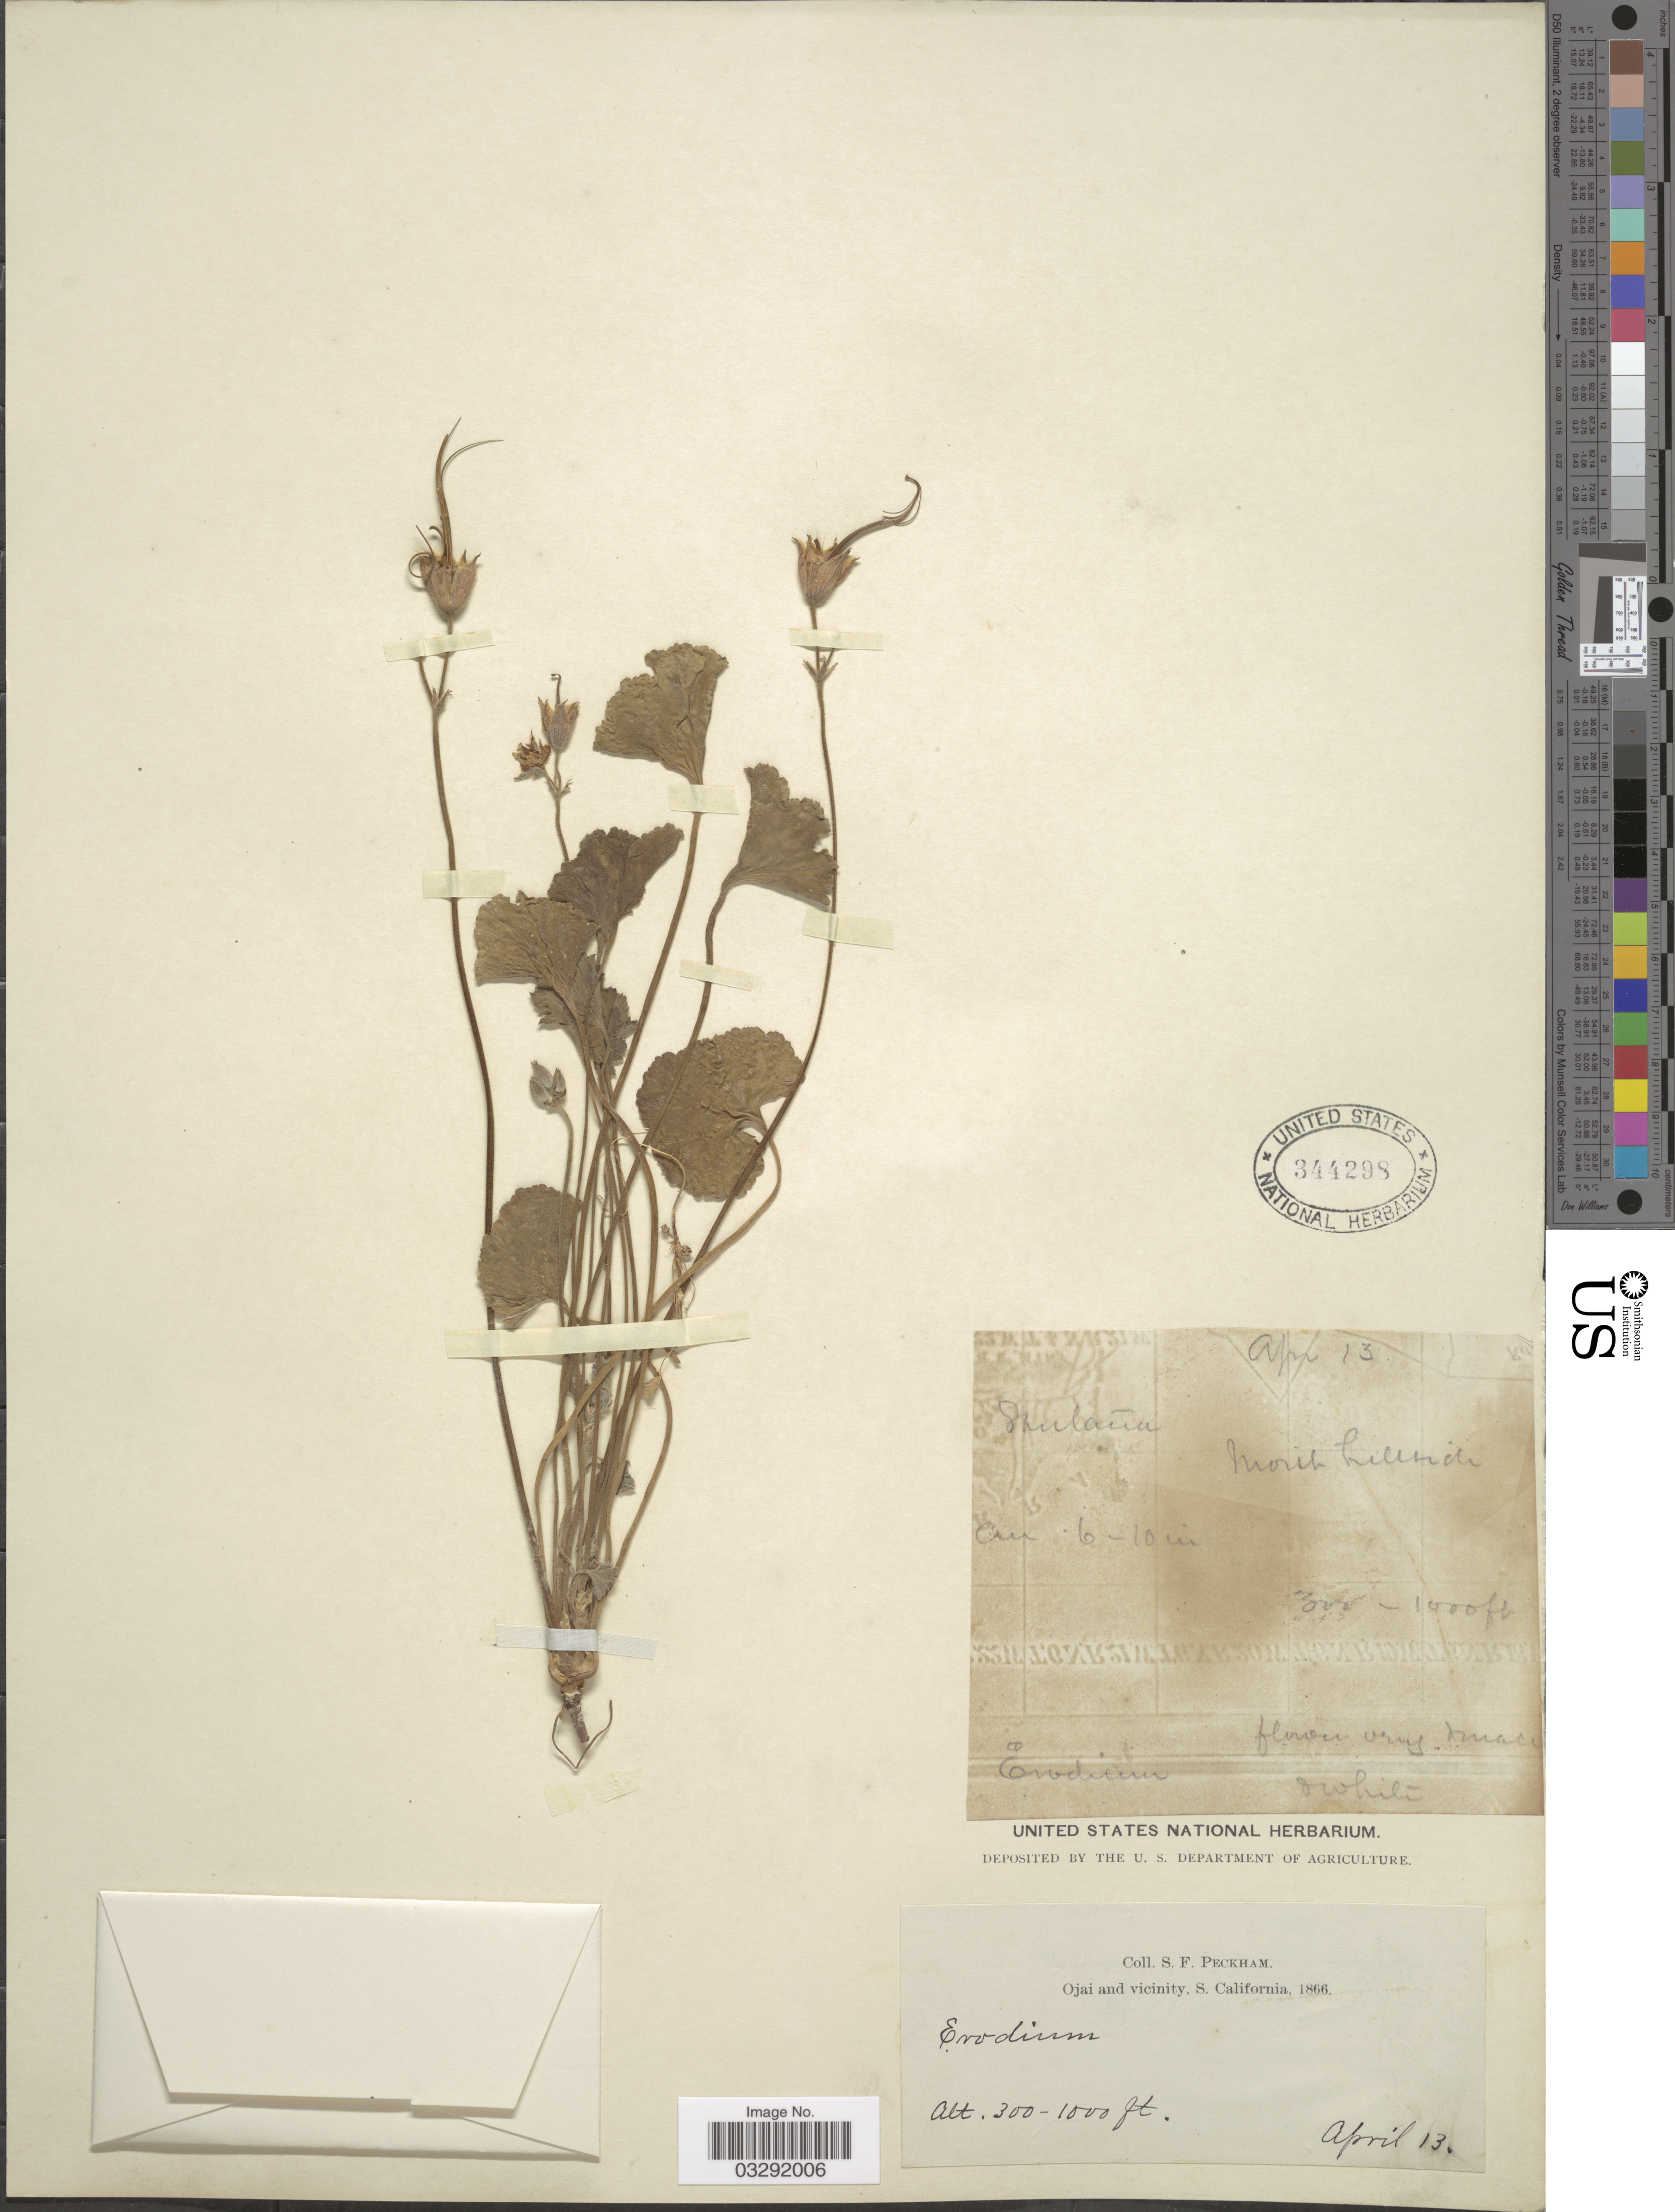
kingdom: Plantae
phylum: Tracheophyta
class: Magnoliopsida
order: Geraniales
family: Geraniaceae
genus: California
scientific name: California macrophylla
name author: (Hook. & Arn.) Aldasoro et al.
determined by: Strong, Mark T., (BOT), Smithsonian Institution - National Museum of Natural History (UNITED STATES)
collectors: S. Peckham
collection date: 1866-04-13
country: United States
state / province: California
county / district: Ventura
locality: Ojai and vicinity, S. California.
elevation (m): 91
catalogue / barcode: US 344298